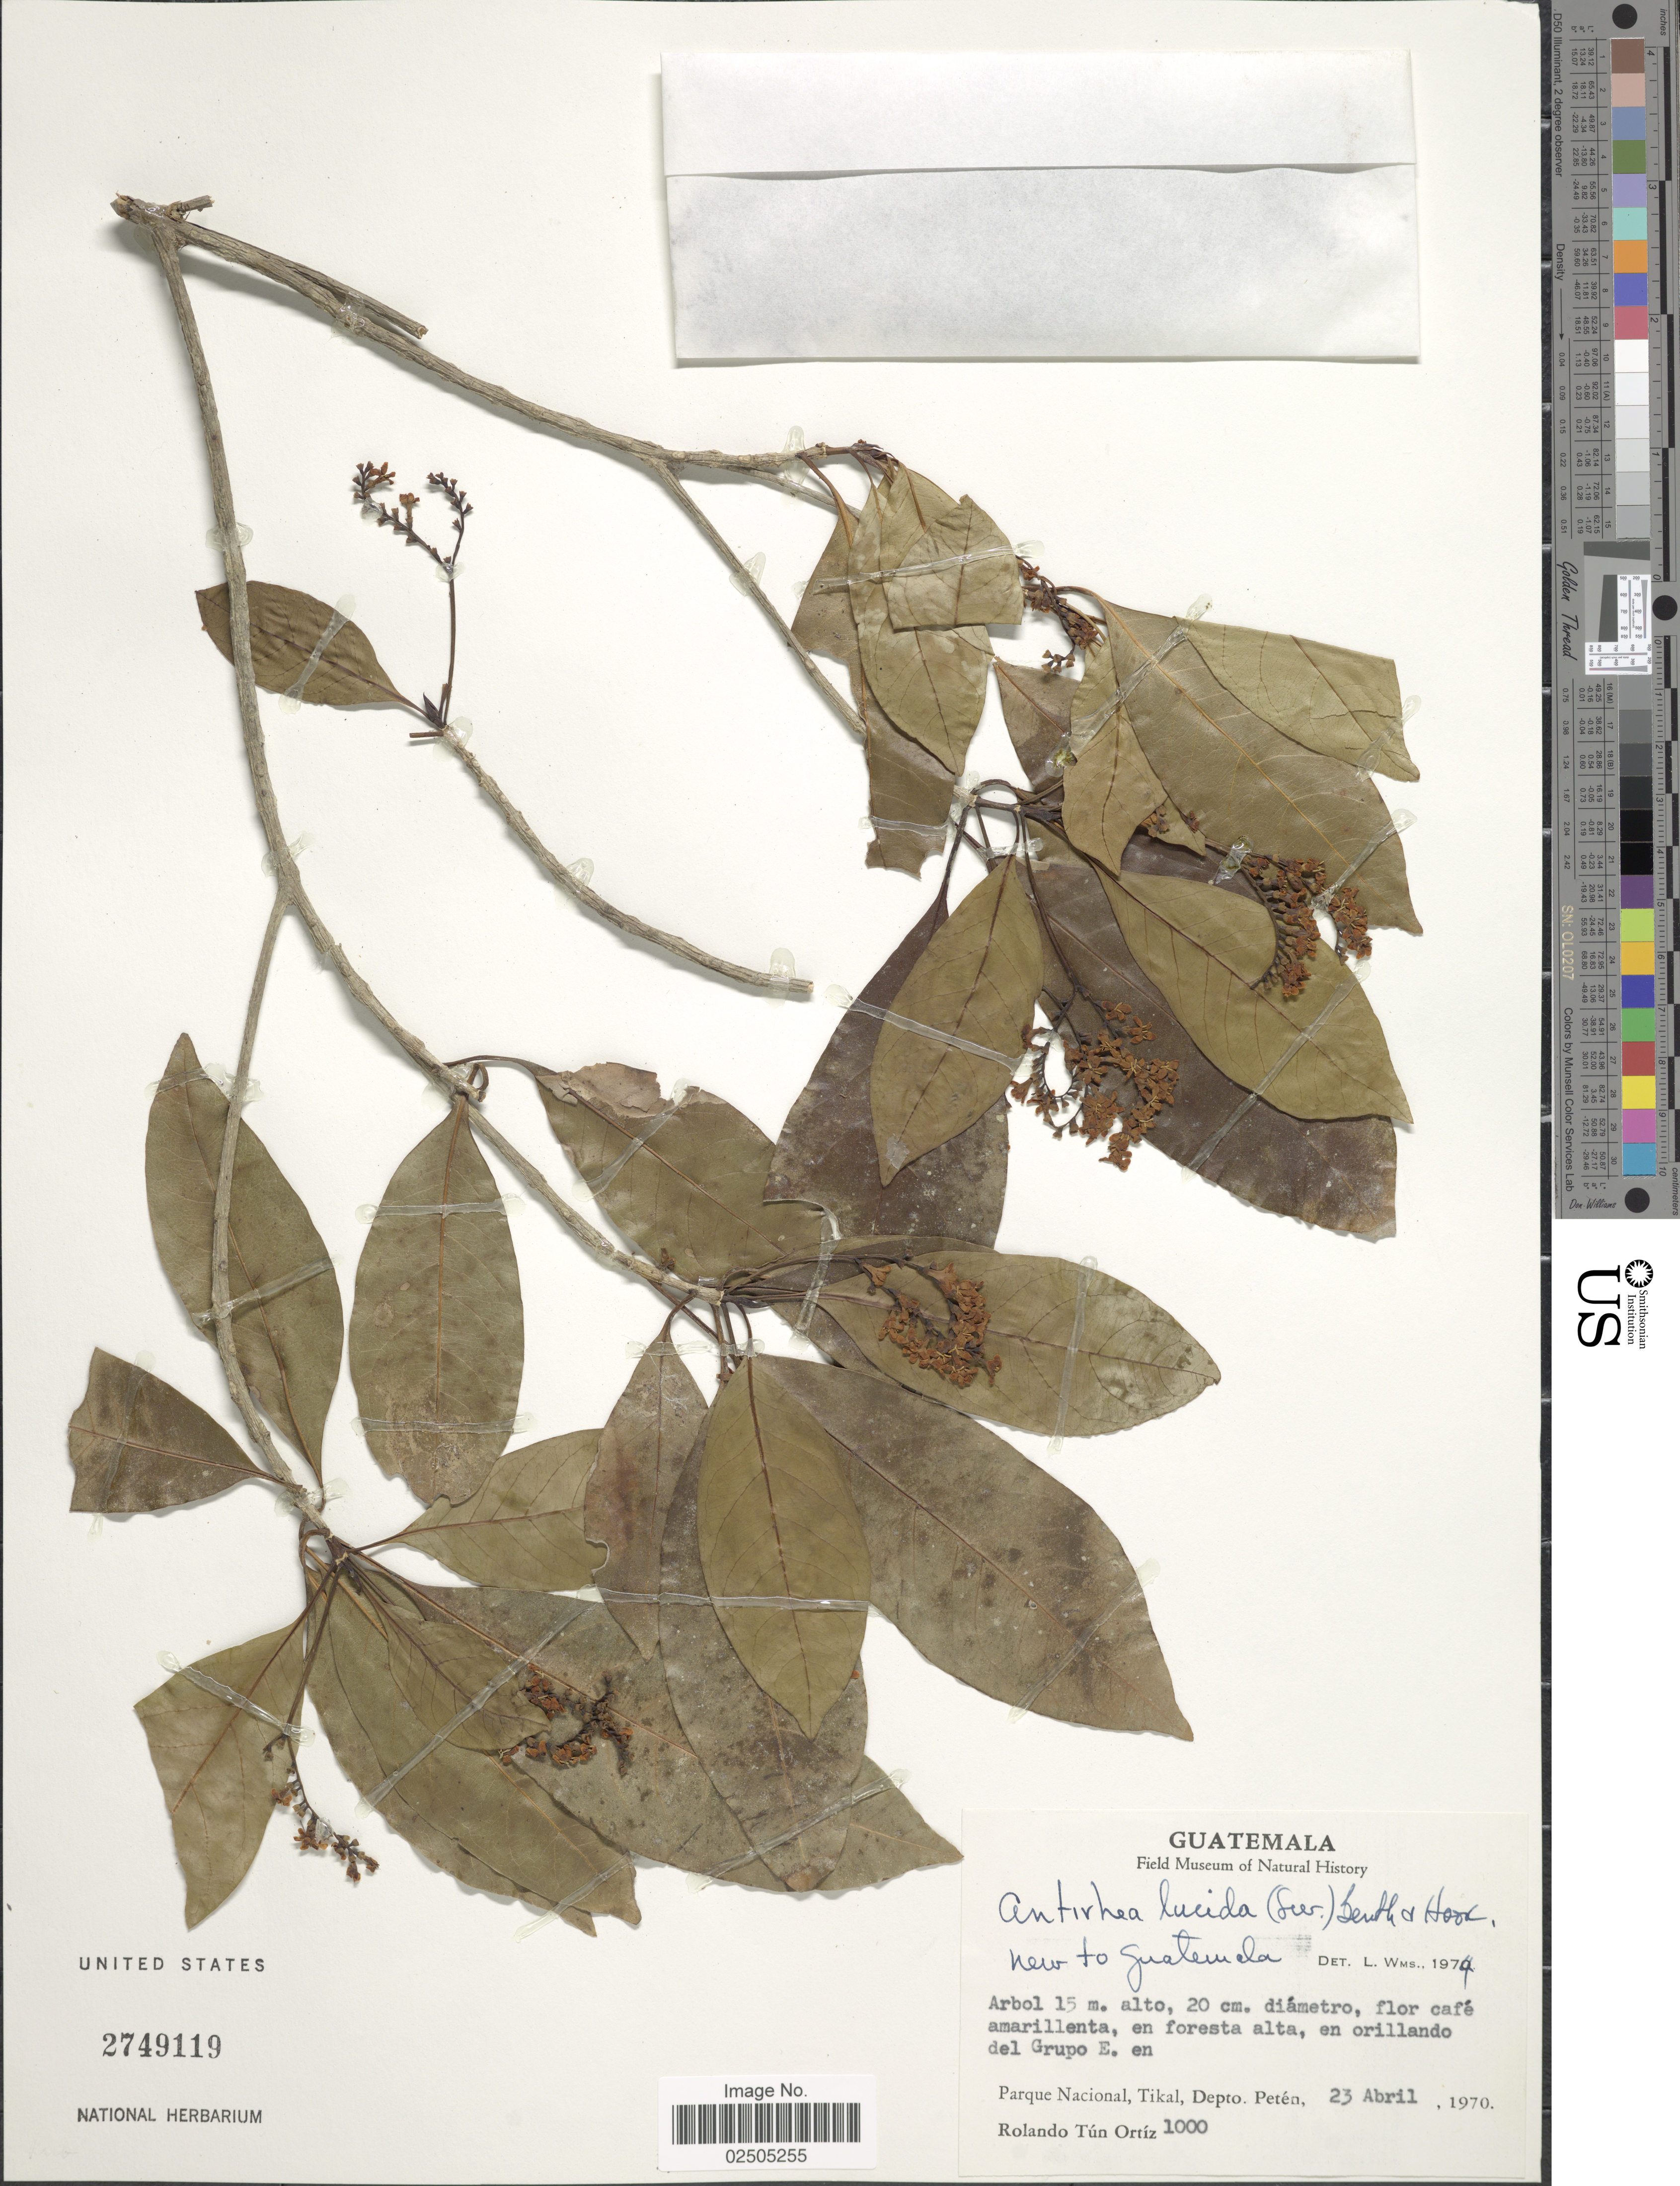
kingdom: Plantae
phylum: Tracheophyta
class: Magnoliopsida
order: Gentianales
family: Rubiaceae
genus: Antirrhoea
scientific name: Antirrhoea lucida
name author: (C.F. Gaertn.) Benth. & Hook. f.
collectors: R. Tún Ortíz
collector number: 1000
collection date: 1970-04-23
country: Guatemala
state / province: El Petén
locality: En orillando del Grupo E. en Parque Nacional, Tikal, Depto. Peten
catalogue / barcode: US 2749119